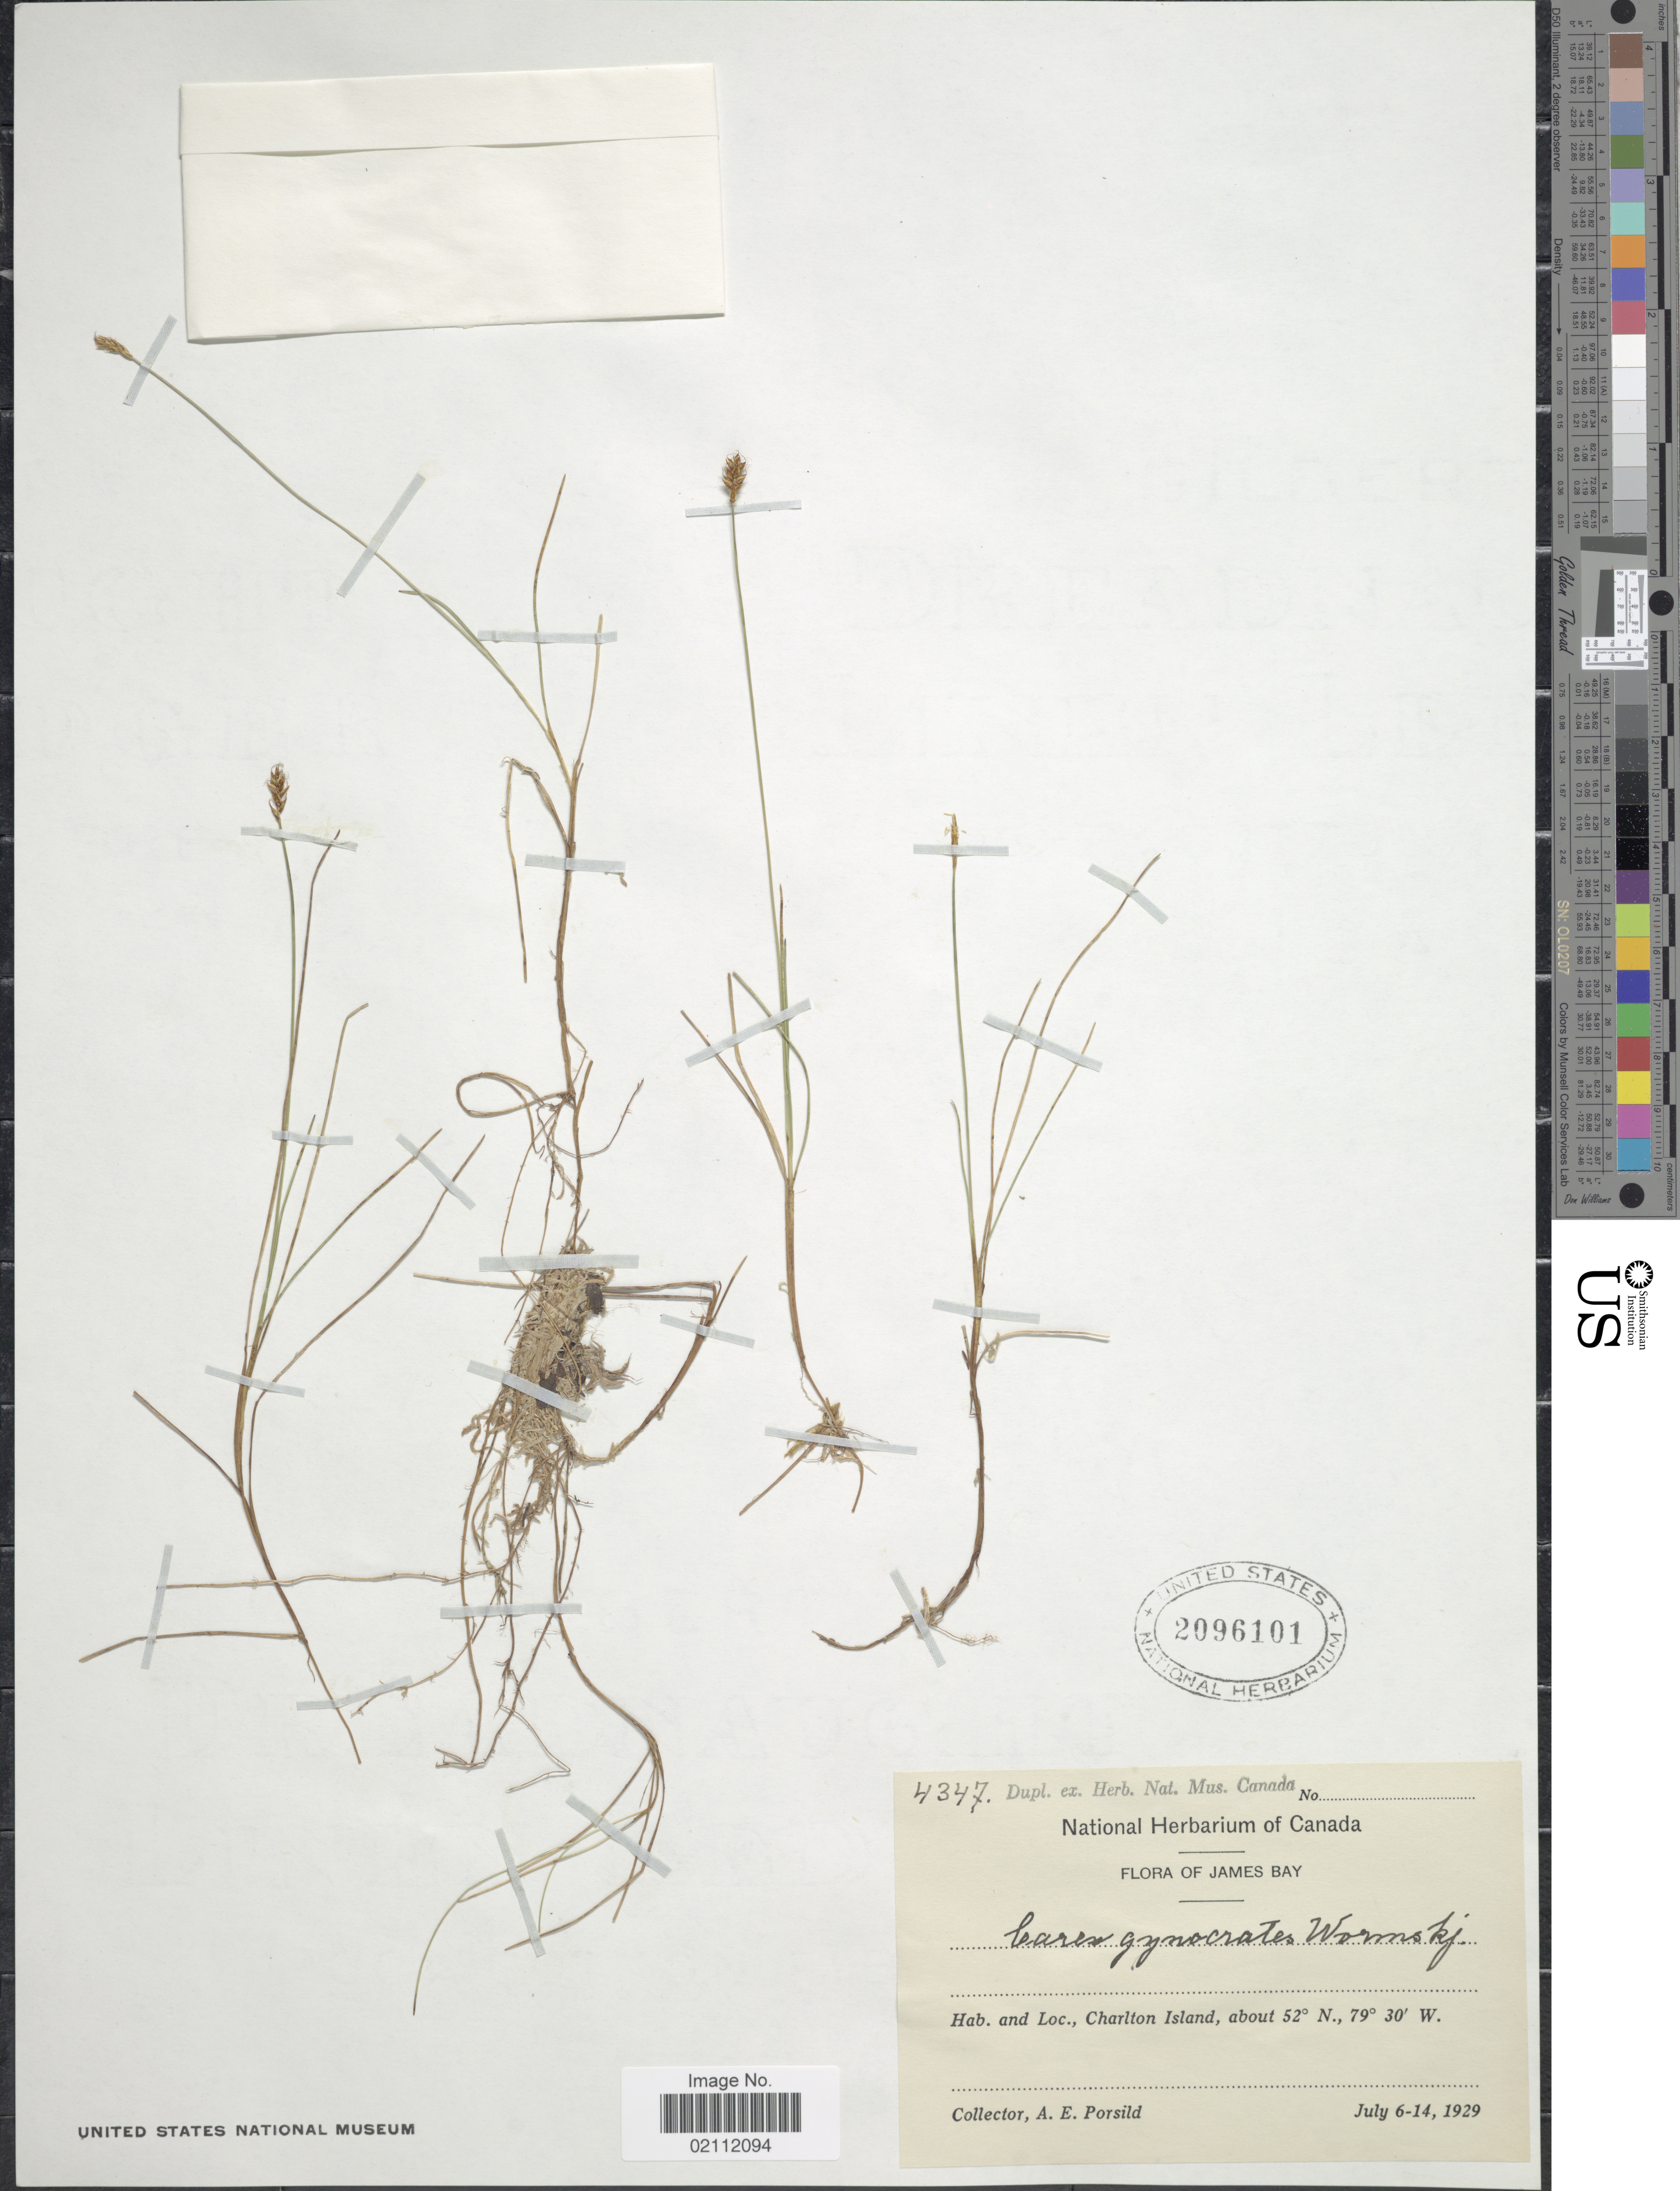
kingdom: Plantae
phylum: Tracheophyta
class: Liliopsida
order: Poales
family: Cyperaceae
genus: Carex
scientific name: Carex nardina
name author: (Hornem.) Fr.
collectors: A. E. Porsild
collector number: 4347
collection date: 1929-07-06/1929-07-14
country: Canada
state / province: Nunavut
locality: James Bay. Charlton Island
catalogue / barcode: US 2096101